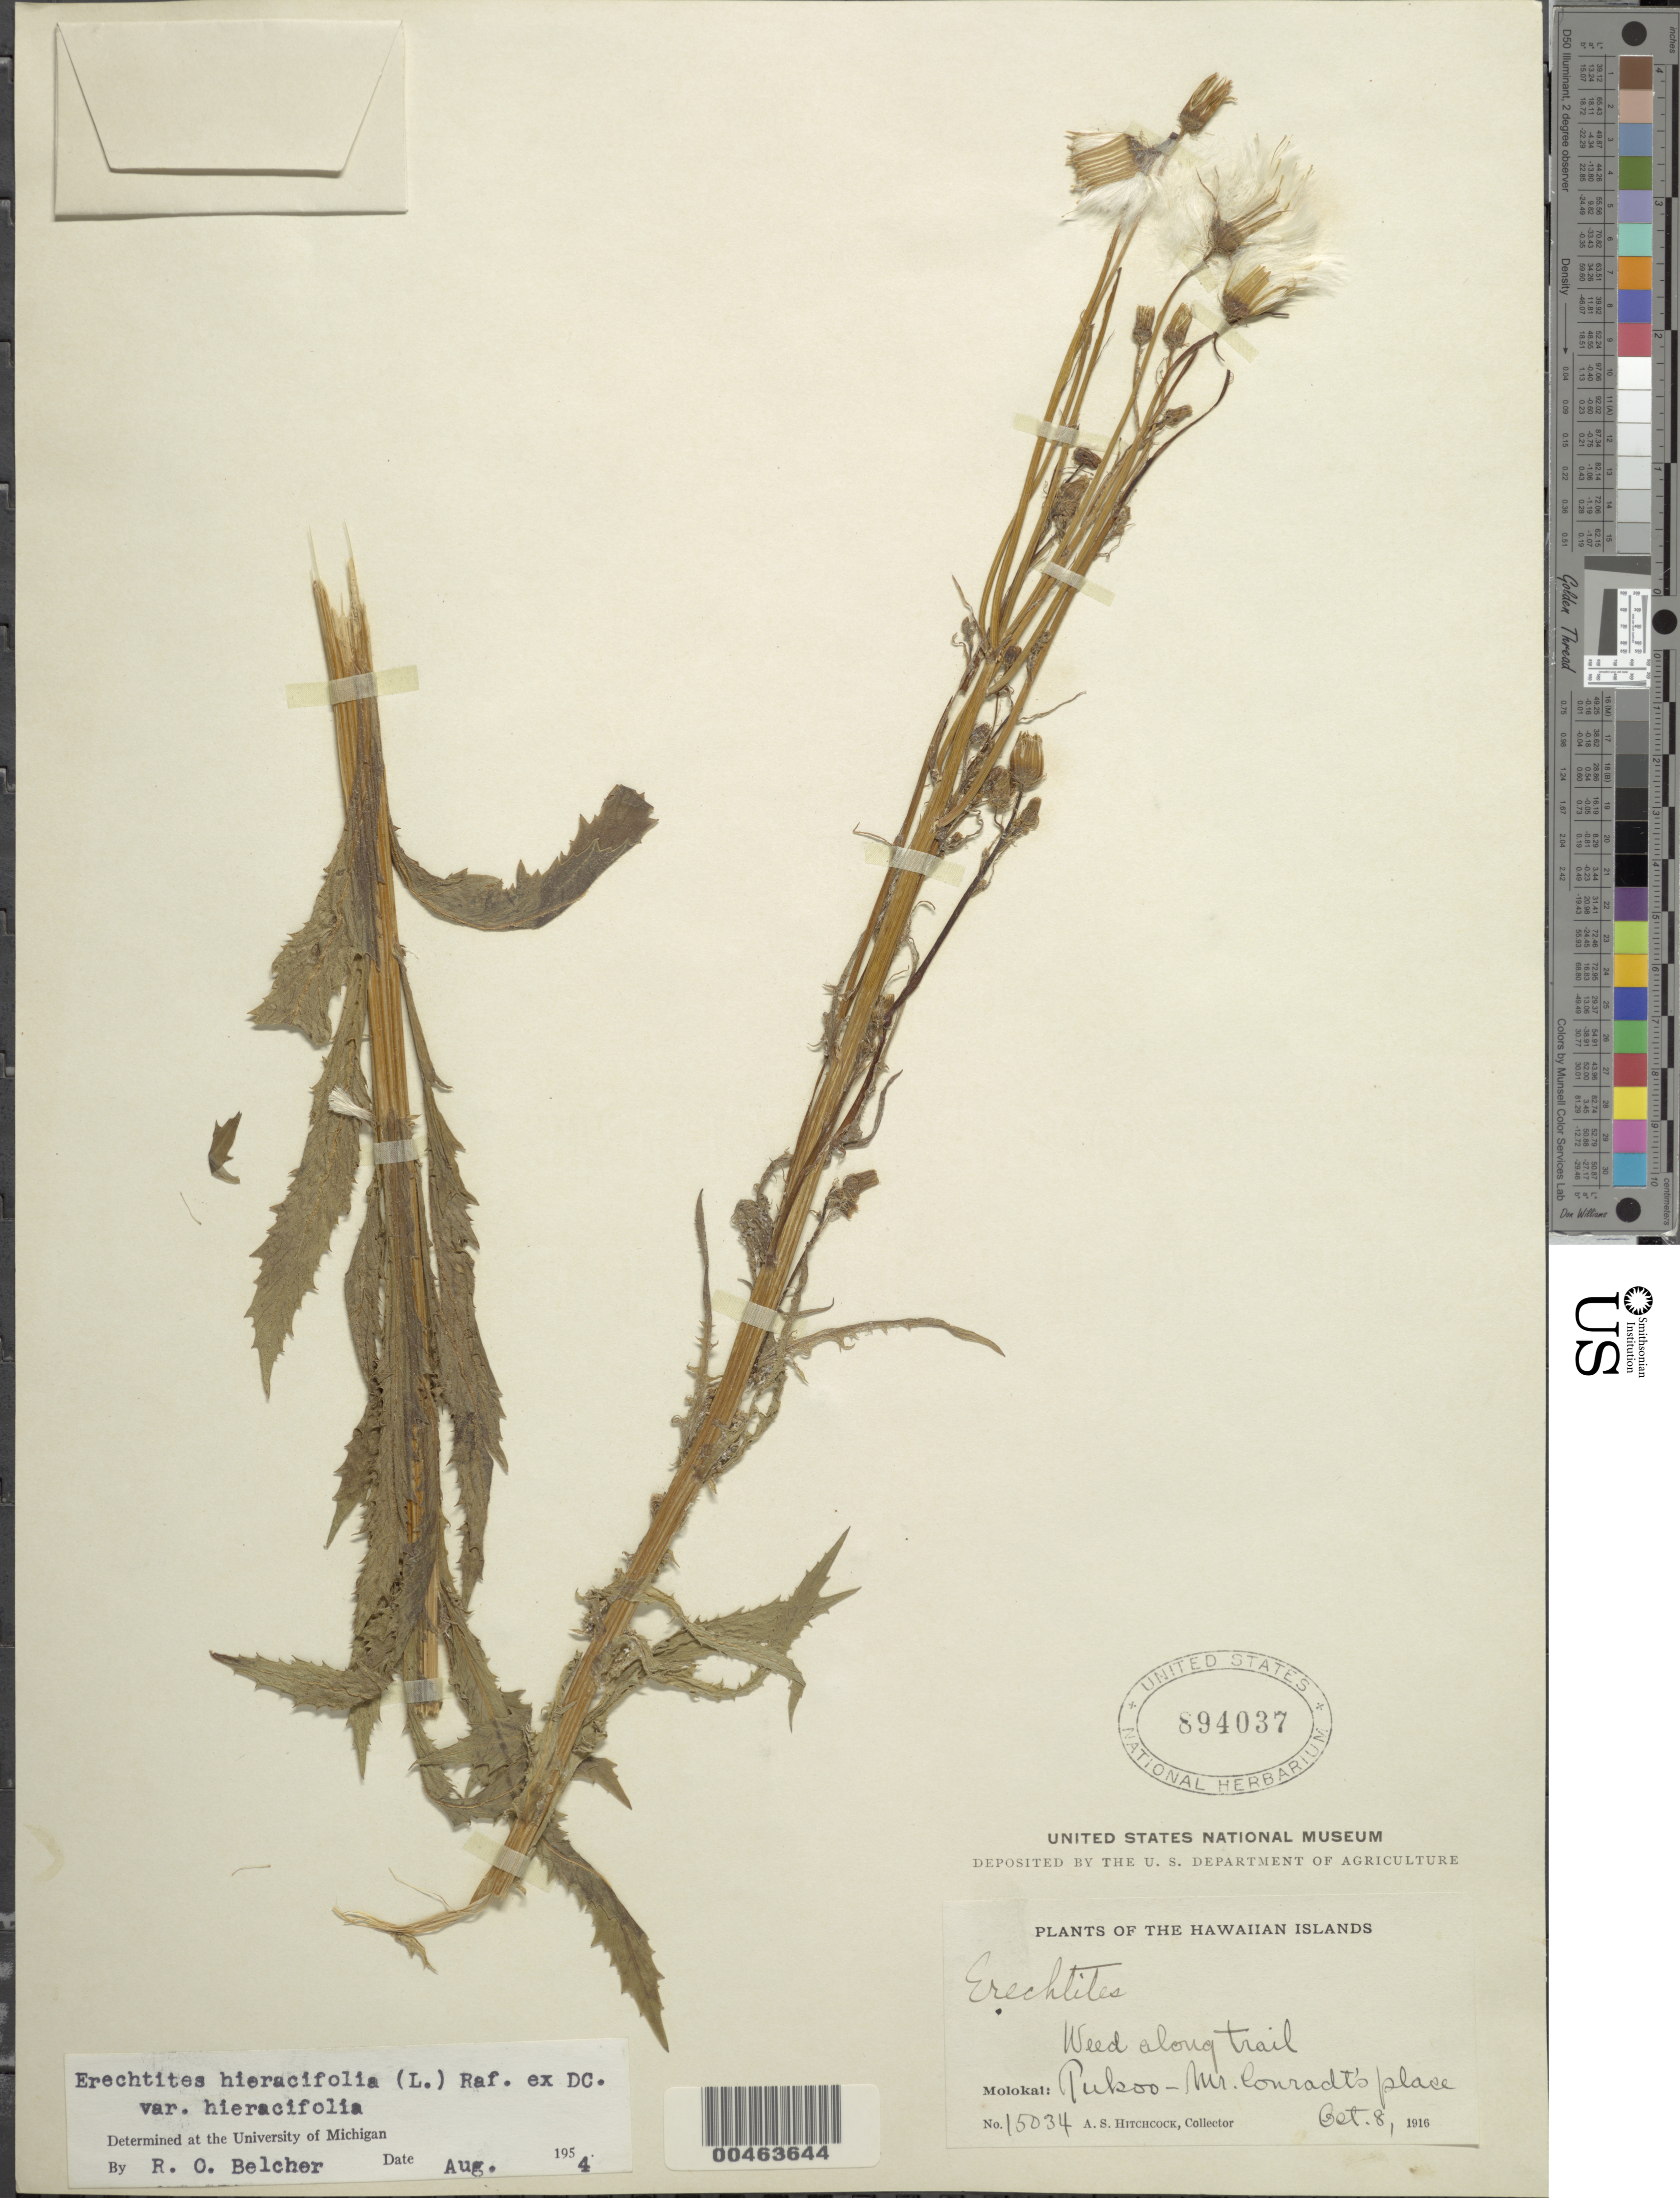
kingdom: Plantae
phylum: Tracheophyta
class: Magnoliopsida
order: Asterales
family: Asteraceae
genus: Erechtites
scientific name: Erechtites hieraciifolius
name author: (L.) Raf. ex DC.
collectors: A. S. Hitchcock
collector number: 15034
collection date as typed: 8 Oct 1916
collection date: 1916-10-08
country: United States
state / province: Hawaii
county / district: Maui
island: Moloka'i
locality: Pukoo - Mr. Conradt's place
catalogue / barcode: US 894037